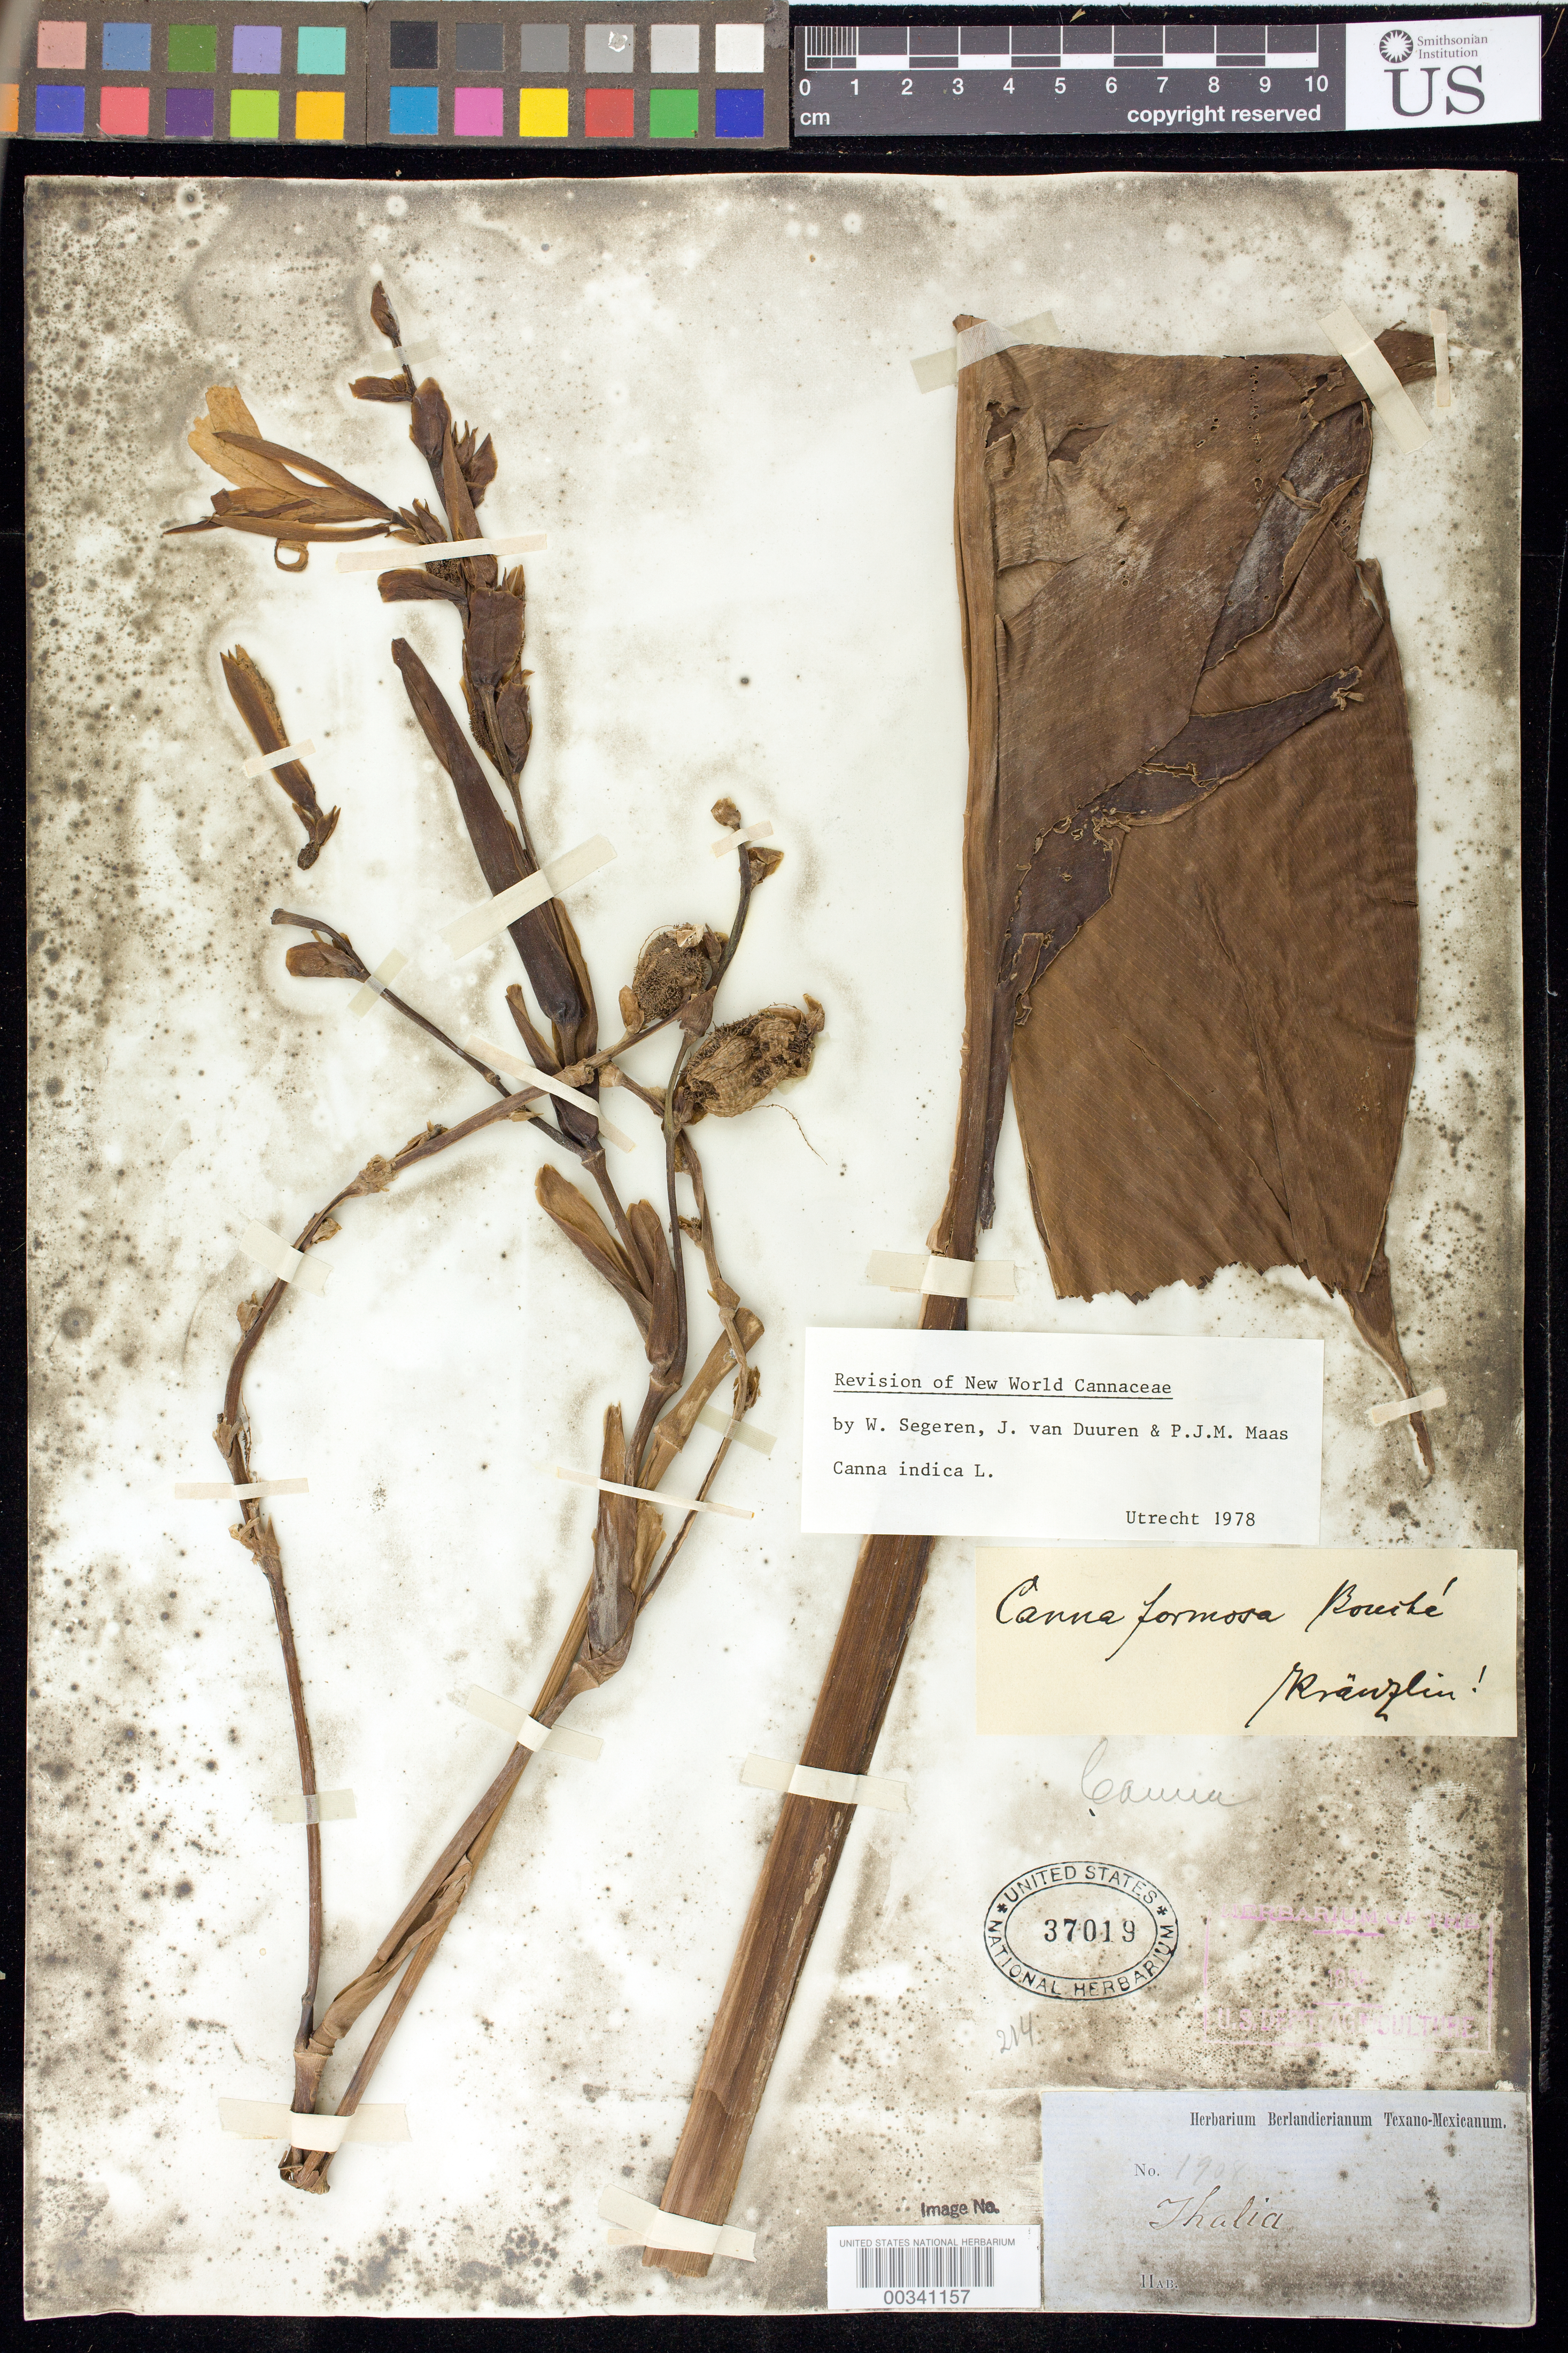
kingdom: Plantae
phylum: Tracheophyta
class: Liliopsida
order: Zingiberales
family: Cannaceae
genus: Canna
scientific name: Canna indica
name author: L.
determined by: Segeren, W.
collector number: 1908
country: Mexico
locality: Herbarium berlandierianum texano-mexicanum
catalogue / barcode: US 37019